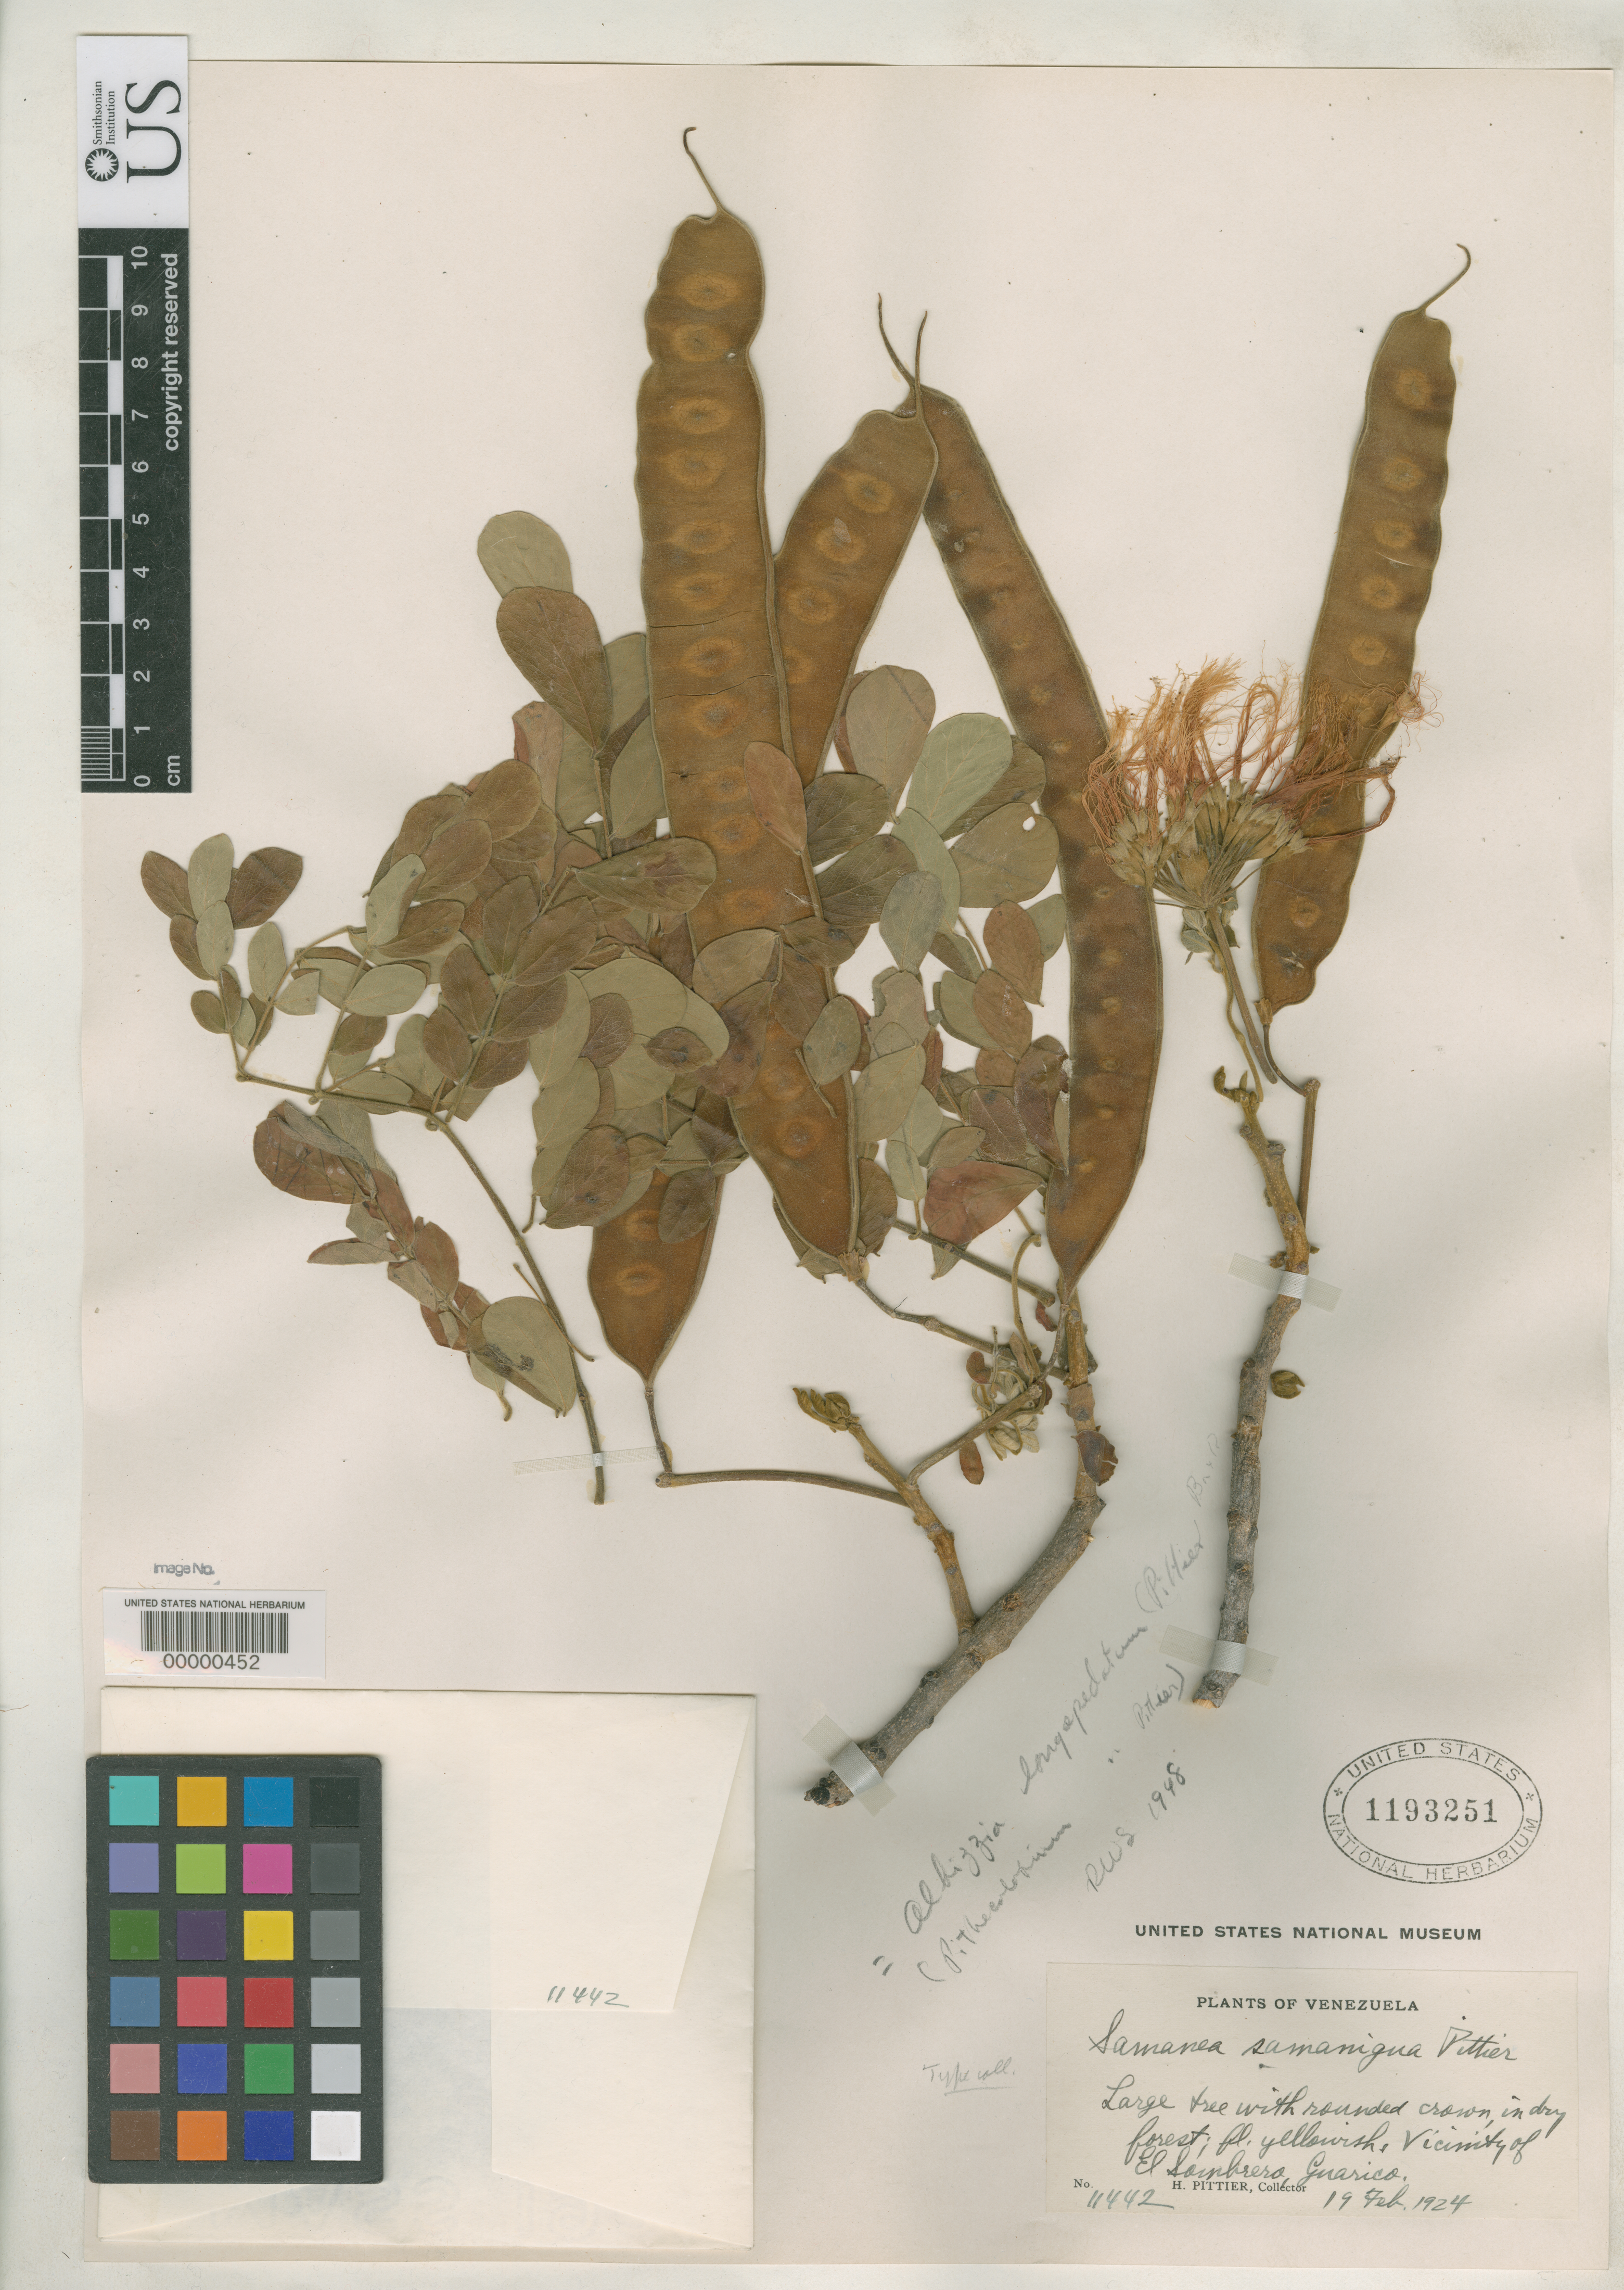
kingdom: Plantae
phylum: Tracheophyta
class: Magnoliopsida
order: Fabales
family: Fabaceae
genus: Samanea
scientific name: Samanea samaningua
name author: Pittier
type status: Type Collection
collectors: H. F. Pittier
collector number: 11442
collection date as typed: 19 Feb 1924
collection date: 1924-02-19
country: Venezuela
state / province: Guárico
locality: Vicinity of El Sombrero.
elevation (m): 120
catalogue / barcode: US 1193251